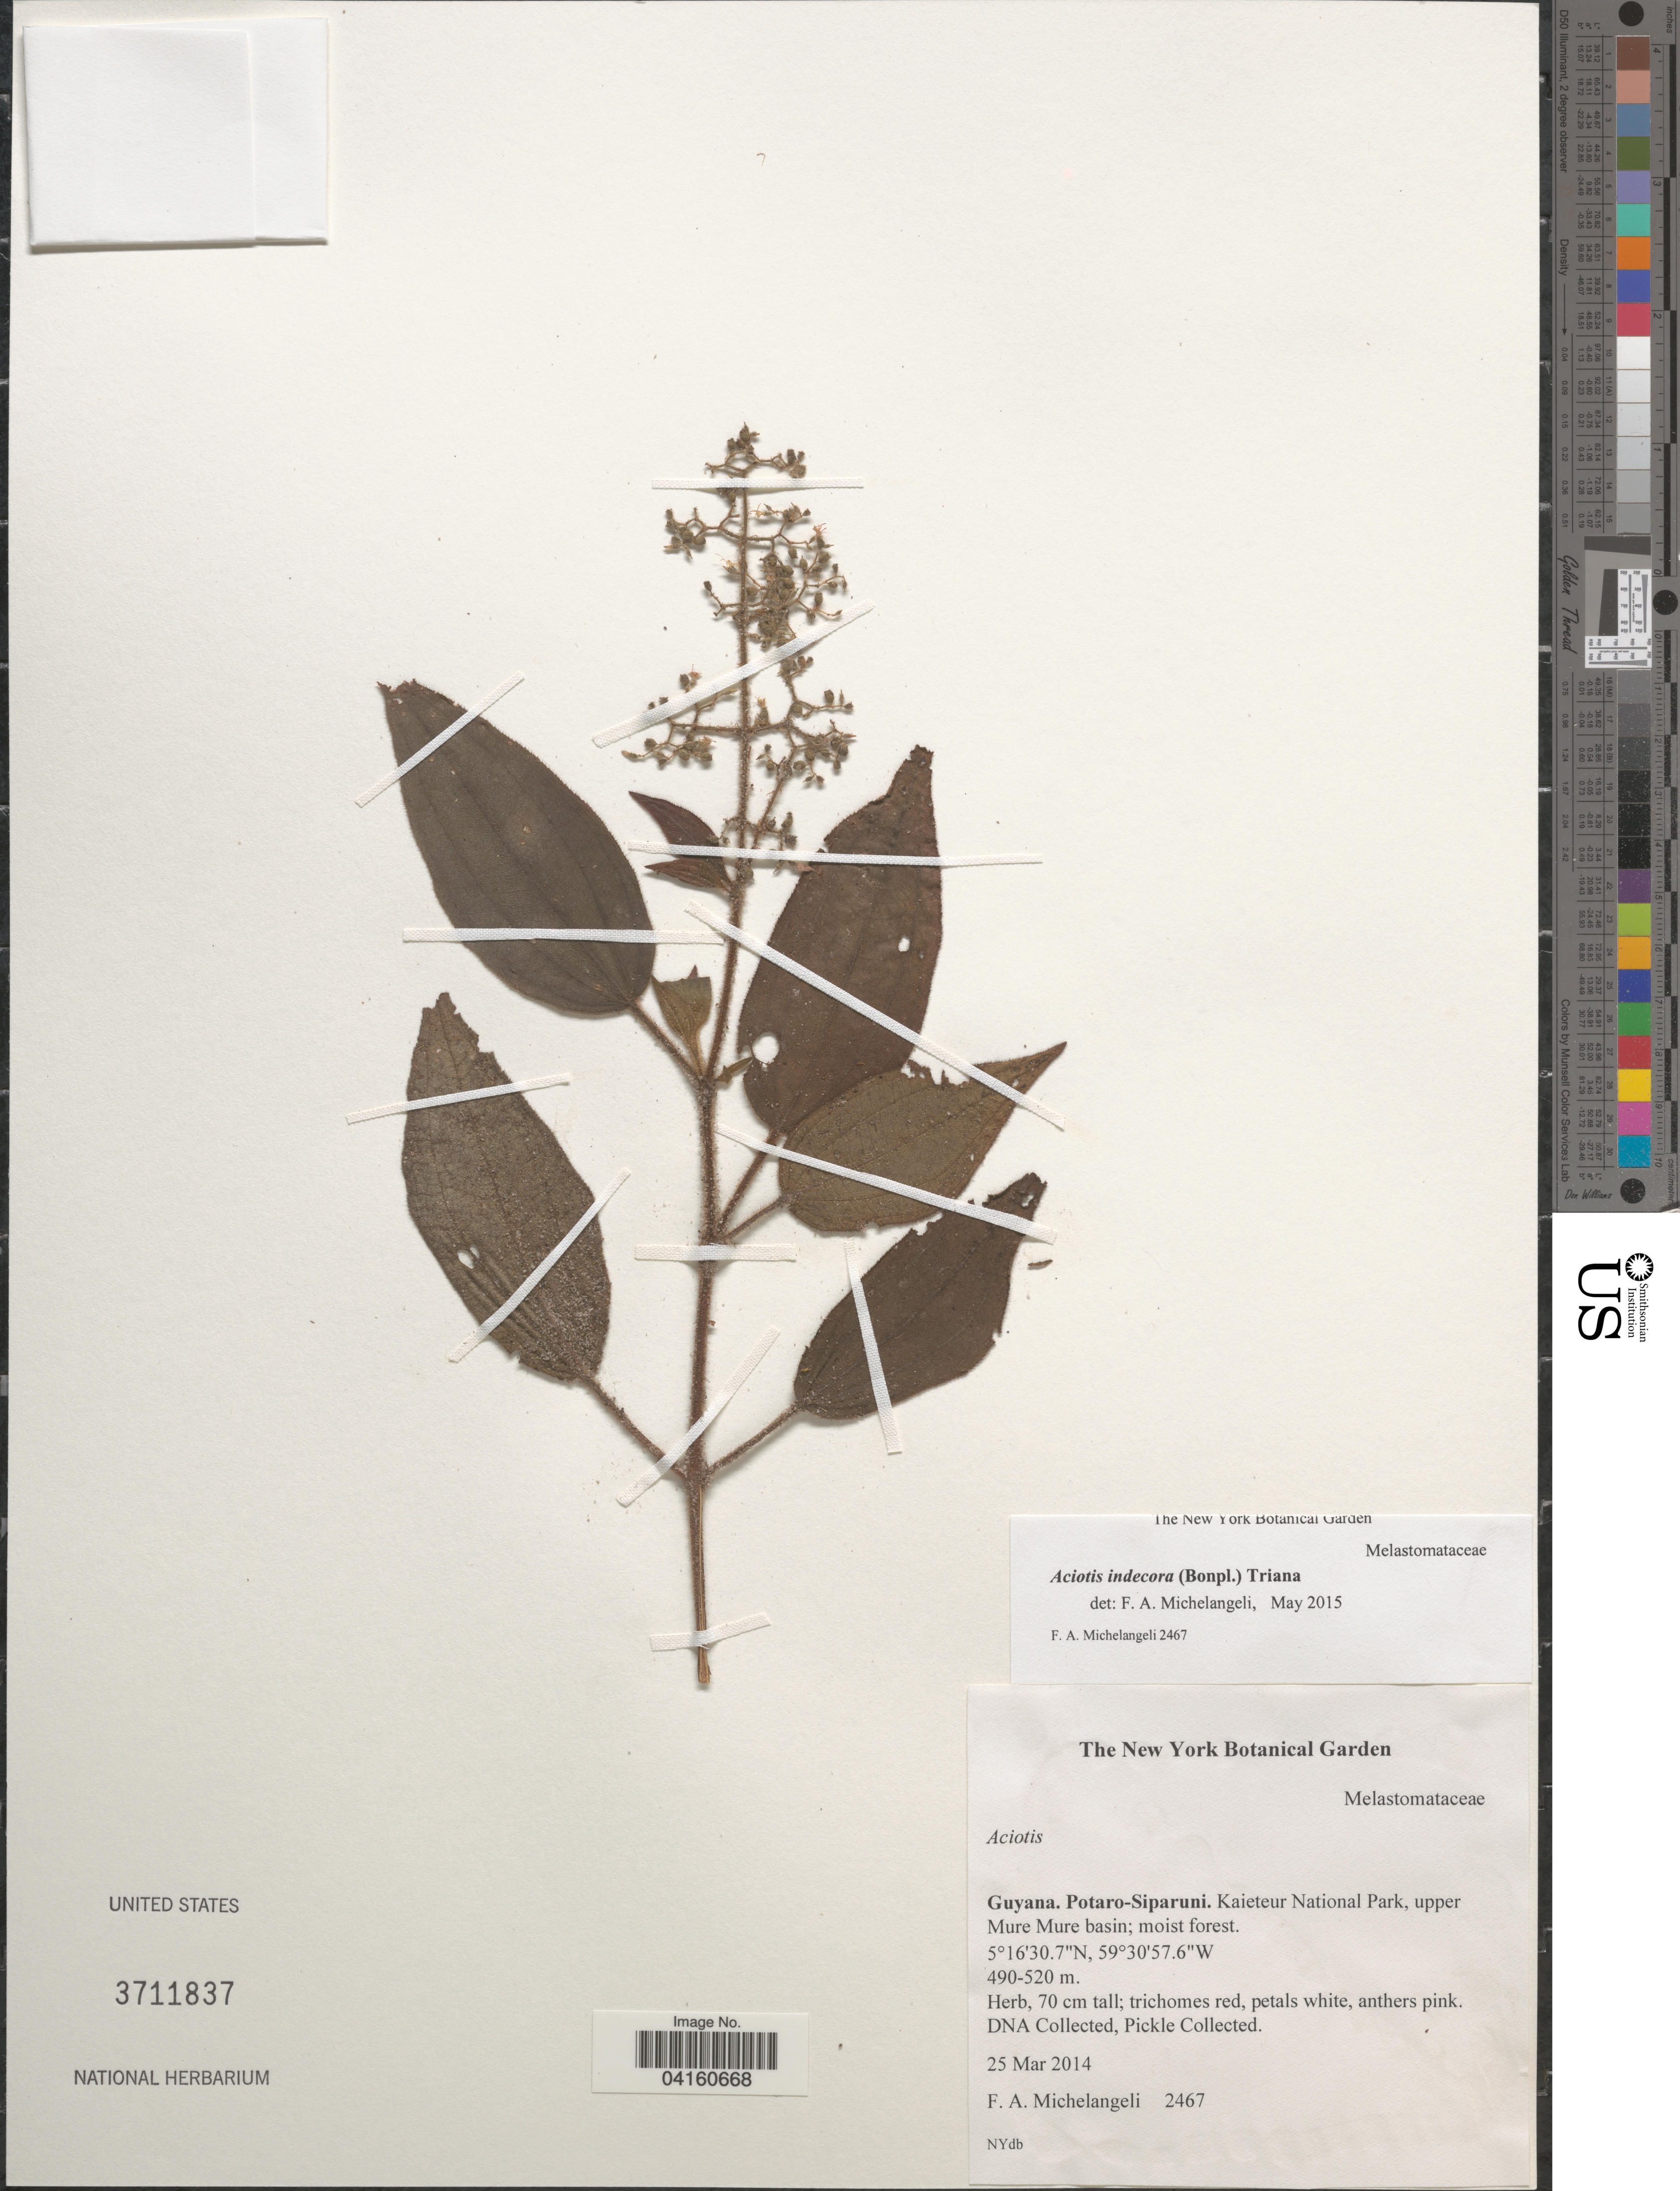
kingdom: Plantae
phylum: Tracheophyta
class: Magnoliopsida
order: Myrtales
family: Melastomataceae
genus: Aciotis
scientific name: Aciotis indecora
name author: (Bonpl.) Triana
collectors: F. A. Michelangeli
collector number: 2467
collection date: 2014-03-25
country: Guyana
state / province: Potaro-Siparuni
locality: Kaieteur National Park, upper Mure Mure basin.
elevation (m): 490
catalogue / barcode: US 3711837